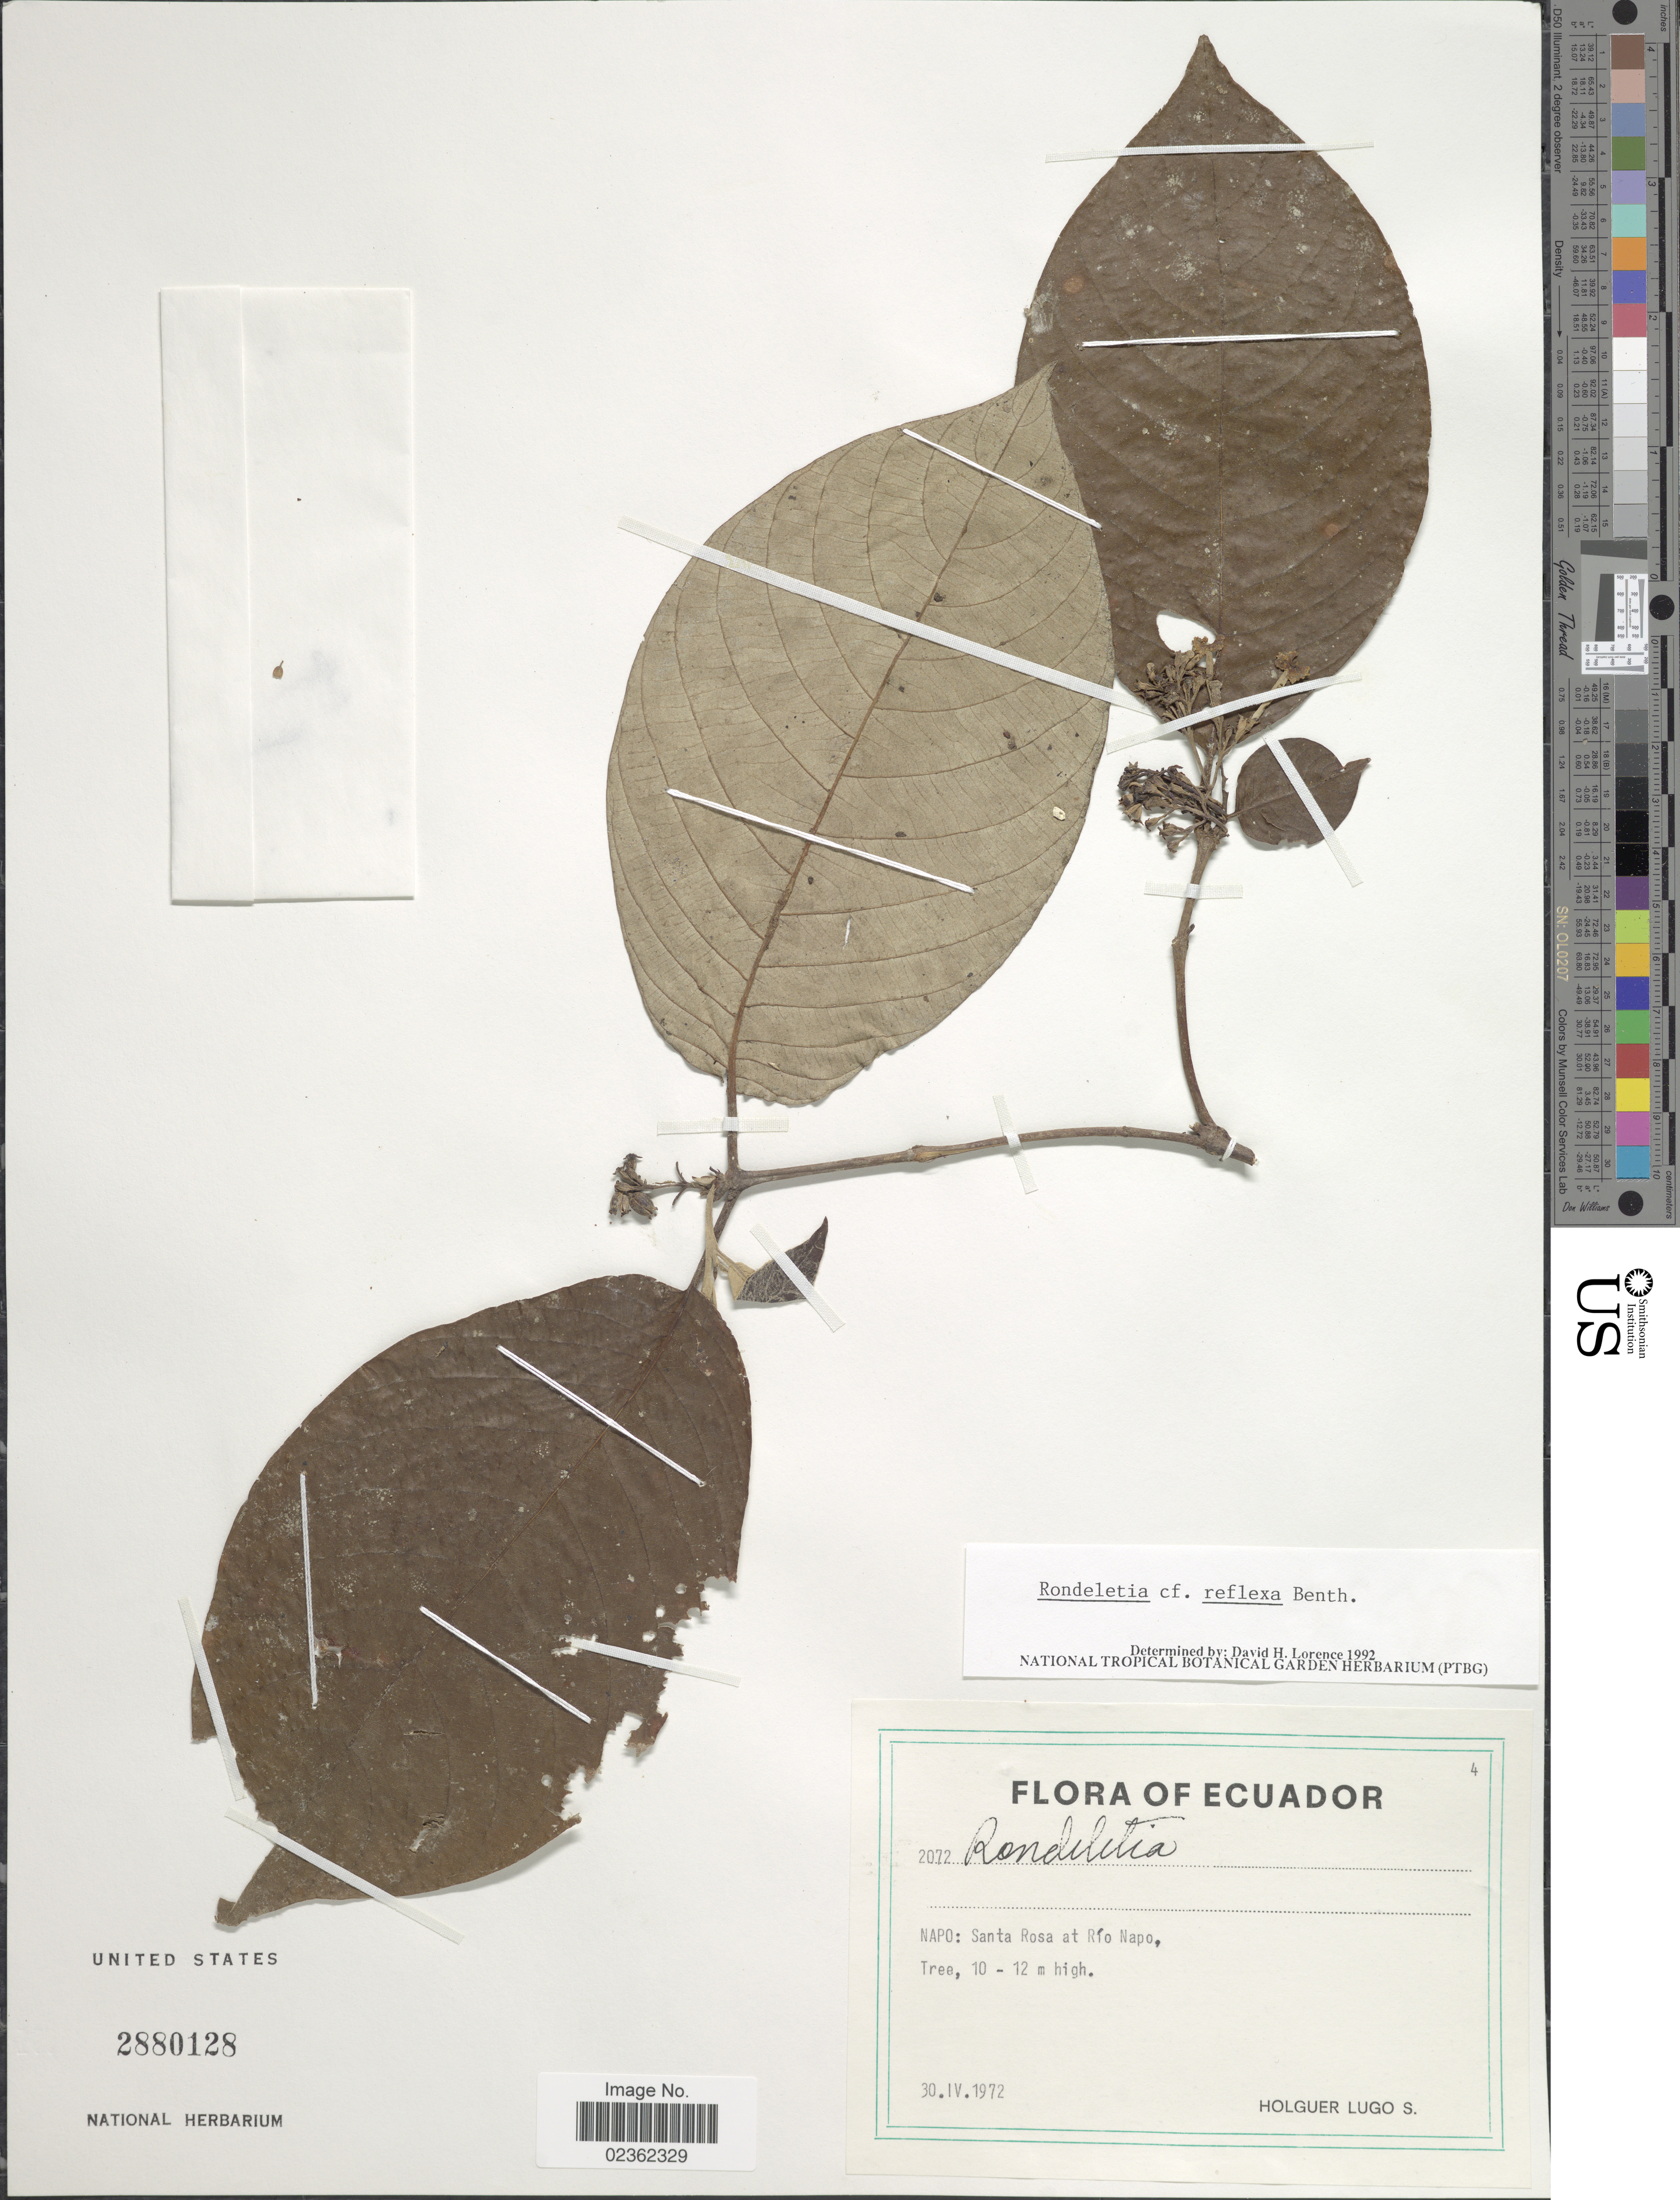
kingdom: Plantae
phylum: Tracheophyta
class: Magnoliopsida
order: Gentianales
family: Rubiaceae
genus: Rondeletia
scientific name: Rondeletia reflexa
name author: Benth.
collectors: H. Lugo S.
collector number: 2072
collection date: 1972-04-30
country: Ecuador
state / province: Napo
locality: Santa Rosa at Rio Napo.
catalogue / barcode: US 2880128